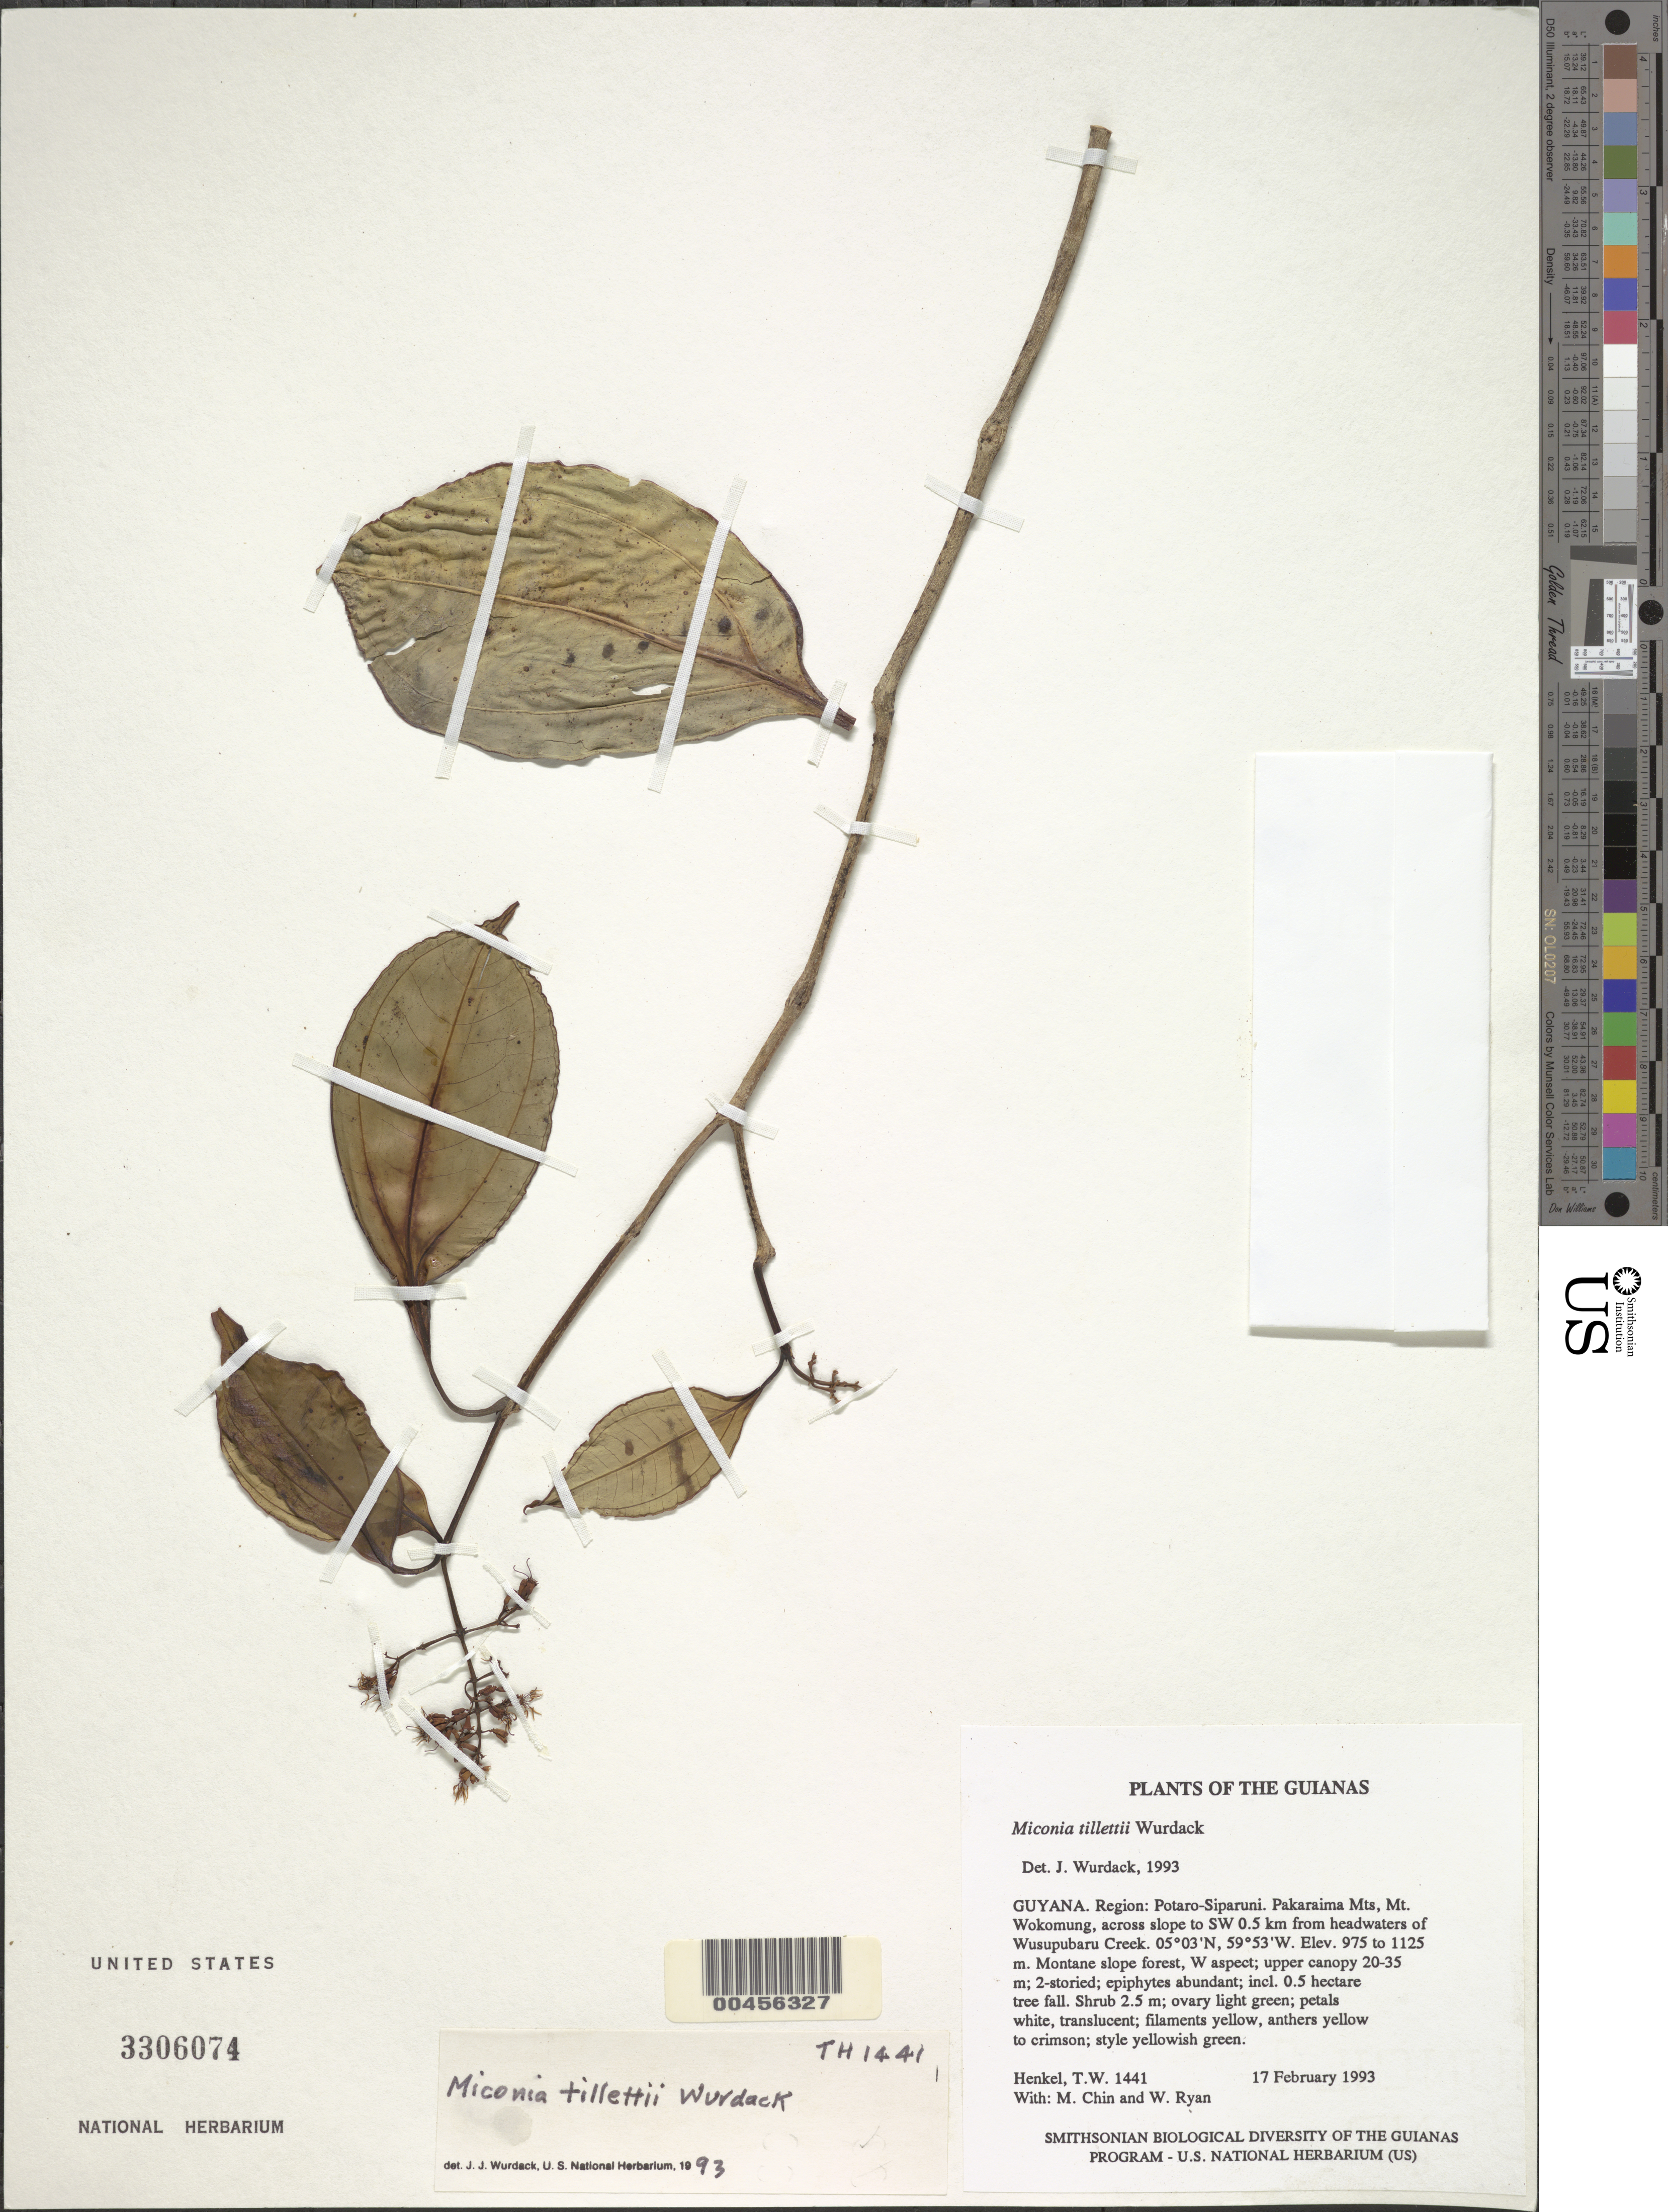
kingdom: Plantae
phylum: Tracheophyta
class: Magnoliopsida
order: Myrtales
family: Melastomataceae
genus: Miconia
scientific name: Miconia tillettii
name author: Wurdack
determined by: Wurdack, John J., (US), US (UNITED STATES)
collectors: T. Henkel, M. Chin & W. Ryan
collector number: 1441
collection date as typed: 17 February 1993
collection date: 1993-02-17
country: Guyana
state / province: Potaro-Siparuni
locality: Pakaraima Mts, Mt. Wokomung, across slope to SW 0.5 km from headwaters of Wusupubaru Creek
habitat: Montane slope forest, W aspect; upper canopy 20-35 m; 2-storied; epiphytes abundant; incl. 0.5 hectare tree fall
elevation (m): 975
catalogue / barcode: US 3306074